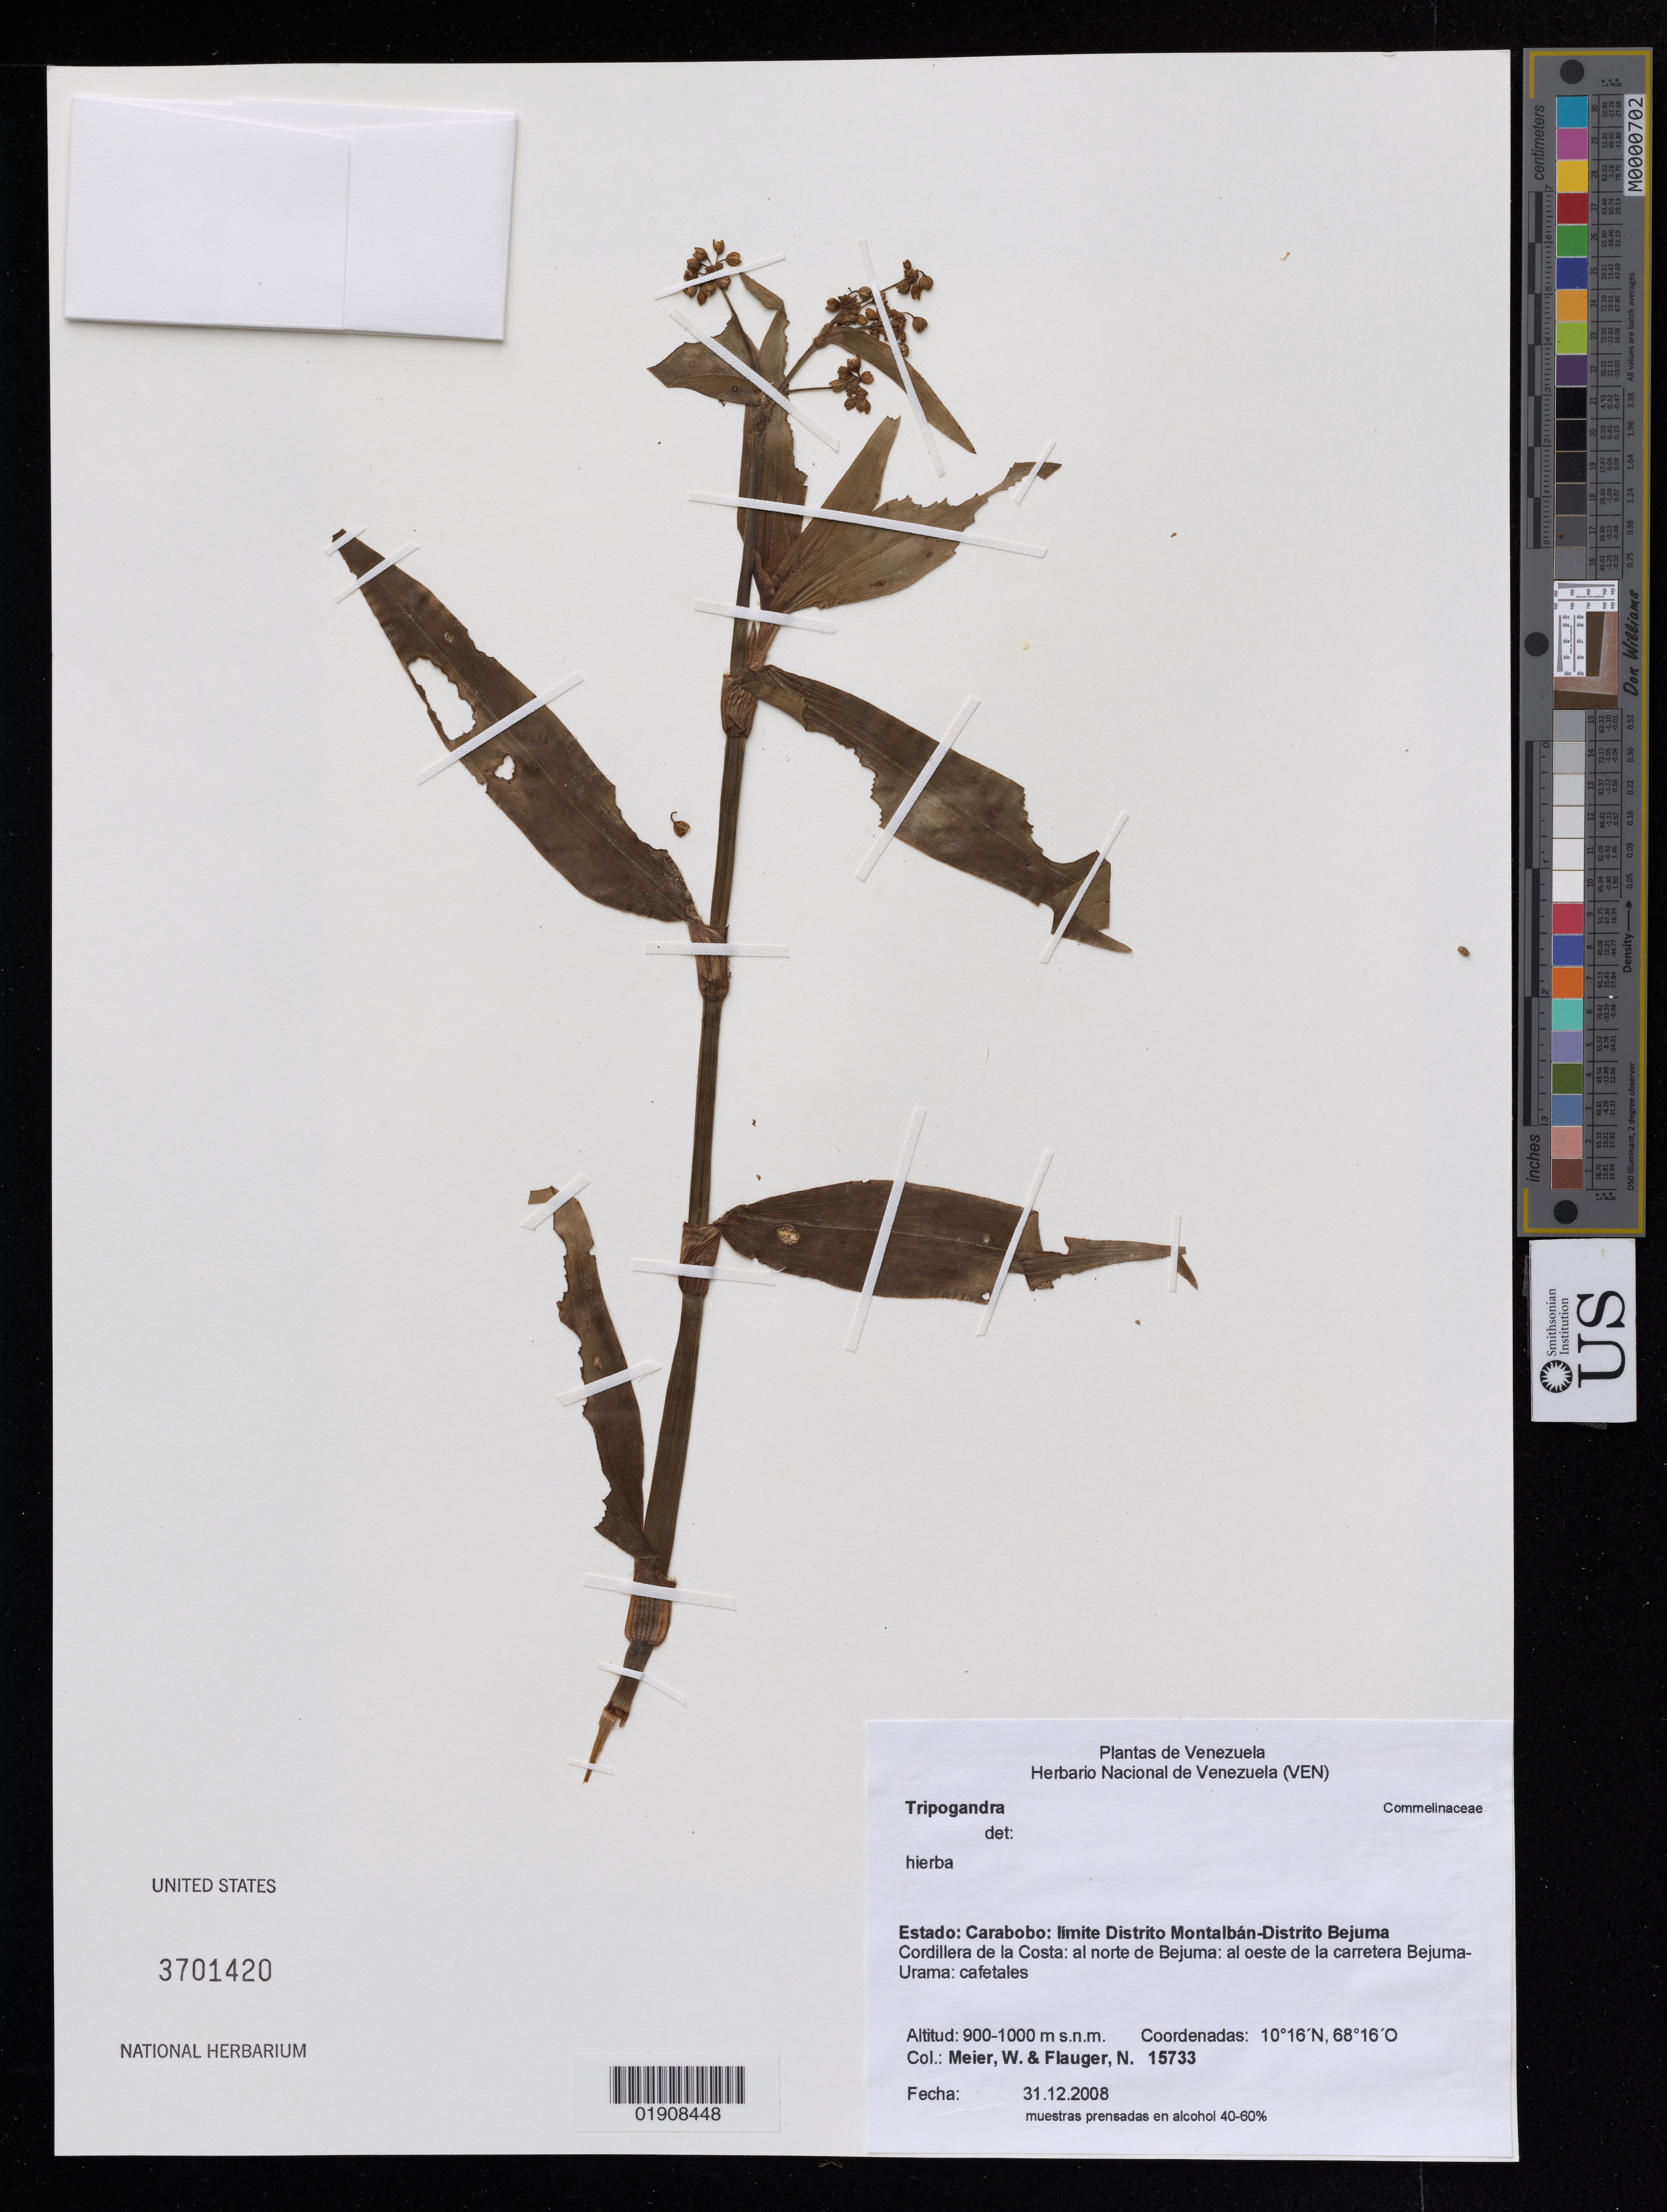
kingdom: Plantae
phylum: Tracheophyta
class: Liliopsida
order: Commelinales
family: Commelinaceae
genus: Tripogandra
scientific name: Tripogandra sp.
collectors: W. Meier & N. Flauger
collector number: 15733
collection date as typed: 31.12.2008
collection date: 2008-12-31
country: Venezuela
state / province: Carabobo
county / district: Bejuma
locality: limite Distrito Montalban - Dist. Bejuma. Cordillera de la Costa: al norte de Bejuma: al oeste de la carretera Bejuma-Urama: cafetales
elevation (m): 900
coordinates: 10 16 N, 68 16 O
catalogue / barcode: US 3701420